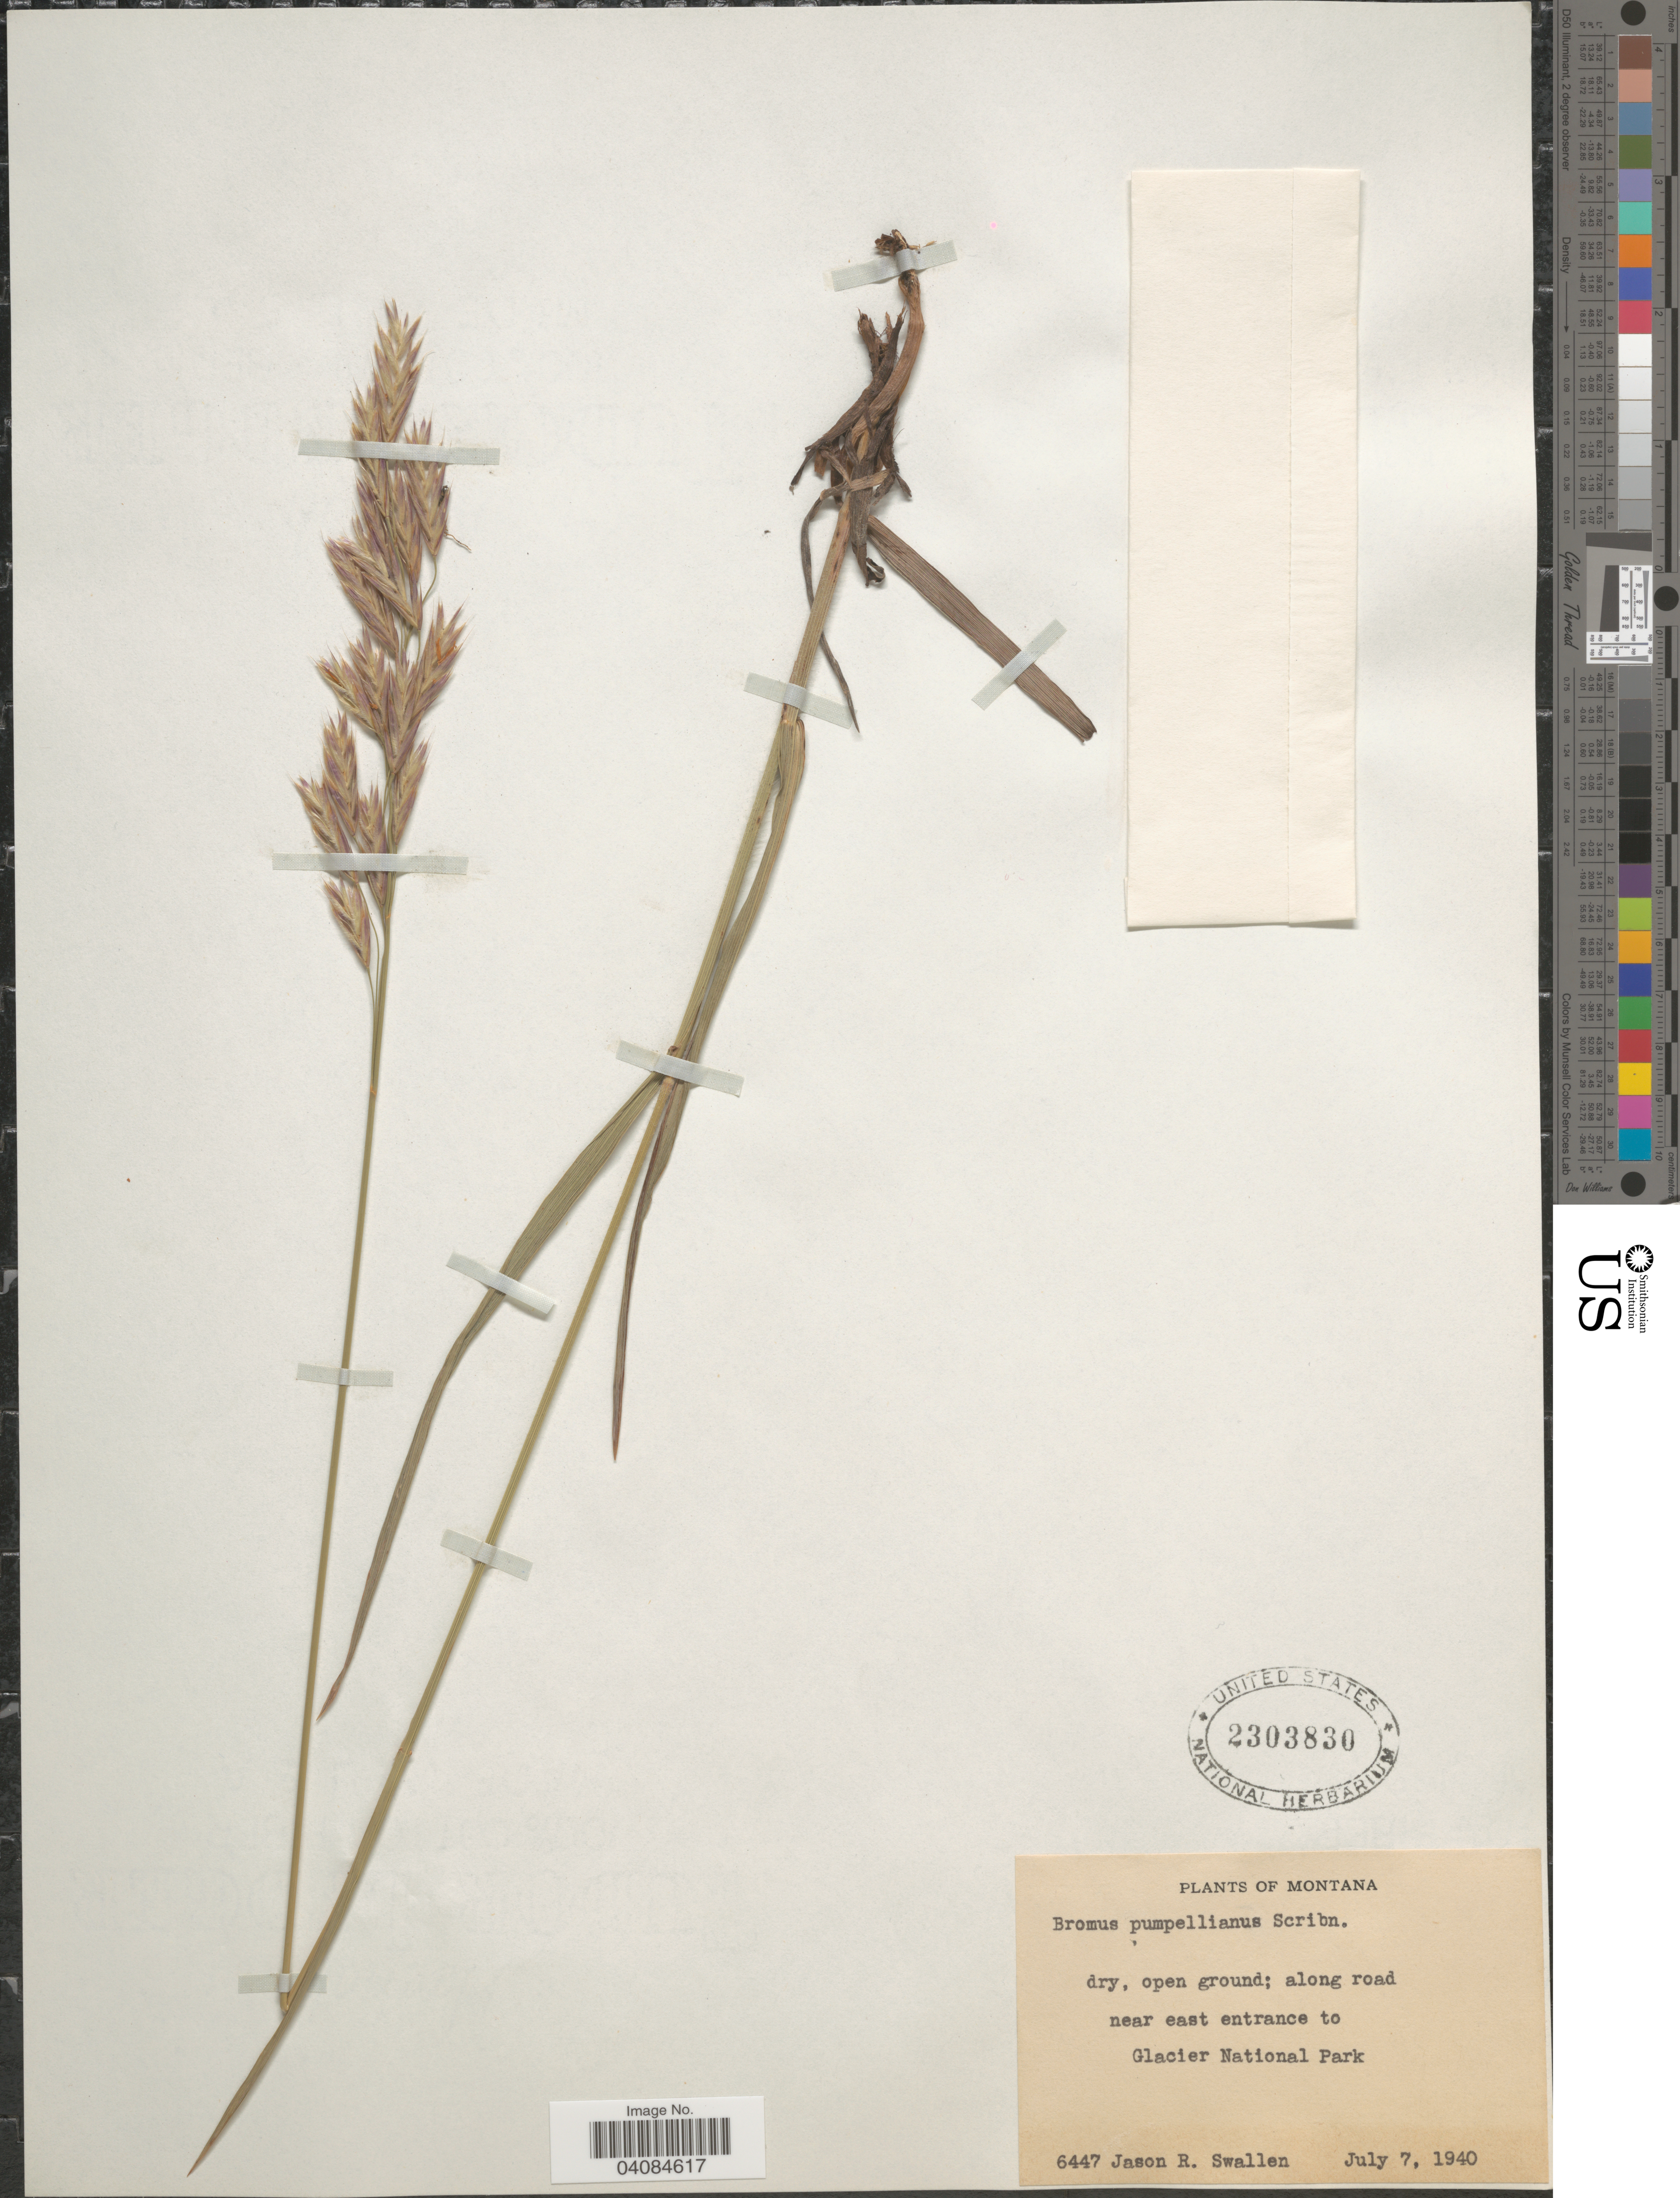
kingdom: Plantae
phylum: Tracheophyta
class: Liliopsida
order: Poales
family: Poaceae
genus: Bromus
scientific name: Bromus pumpellianus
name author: Scribn.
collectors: J. R. Swallen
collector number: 6447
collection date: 1940-07-07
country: United States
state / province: Montana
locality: Along road near east entrance to Glacier National Park.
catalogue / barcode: US 2303830